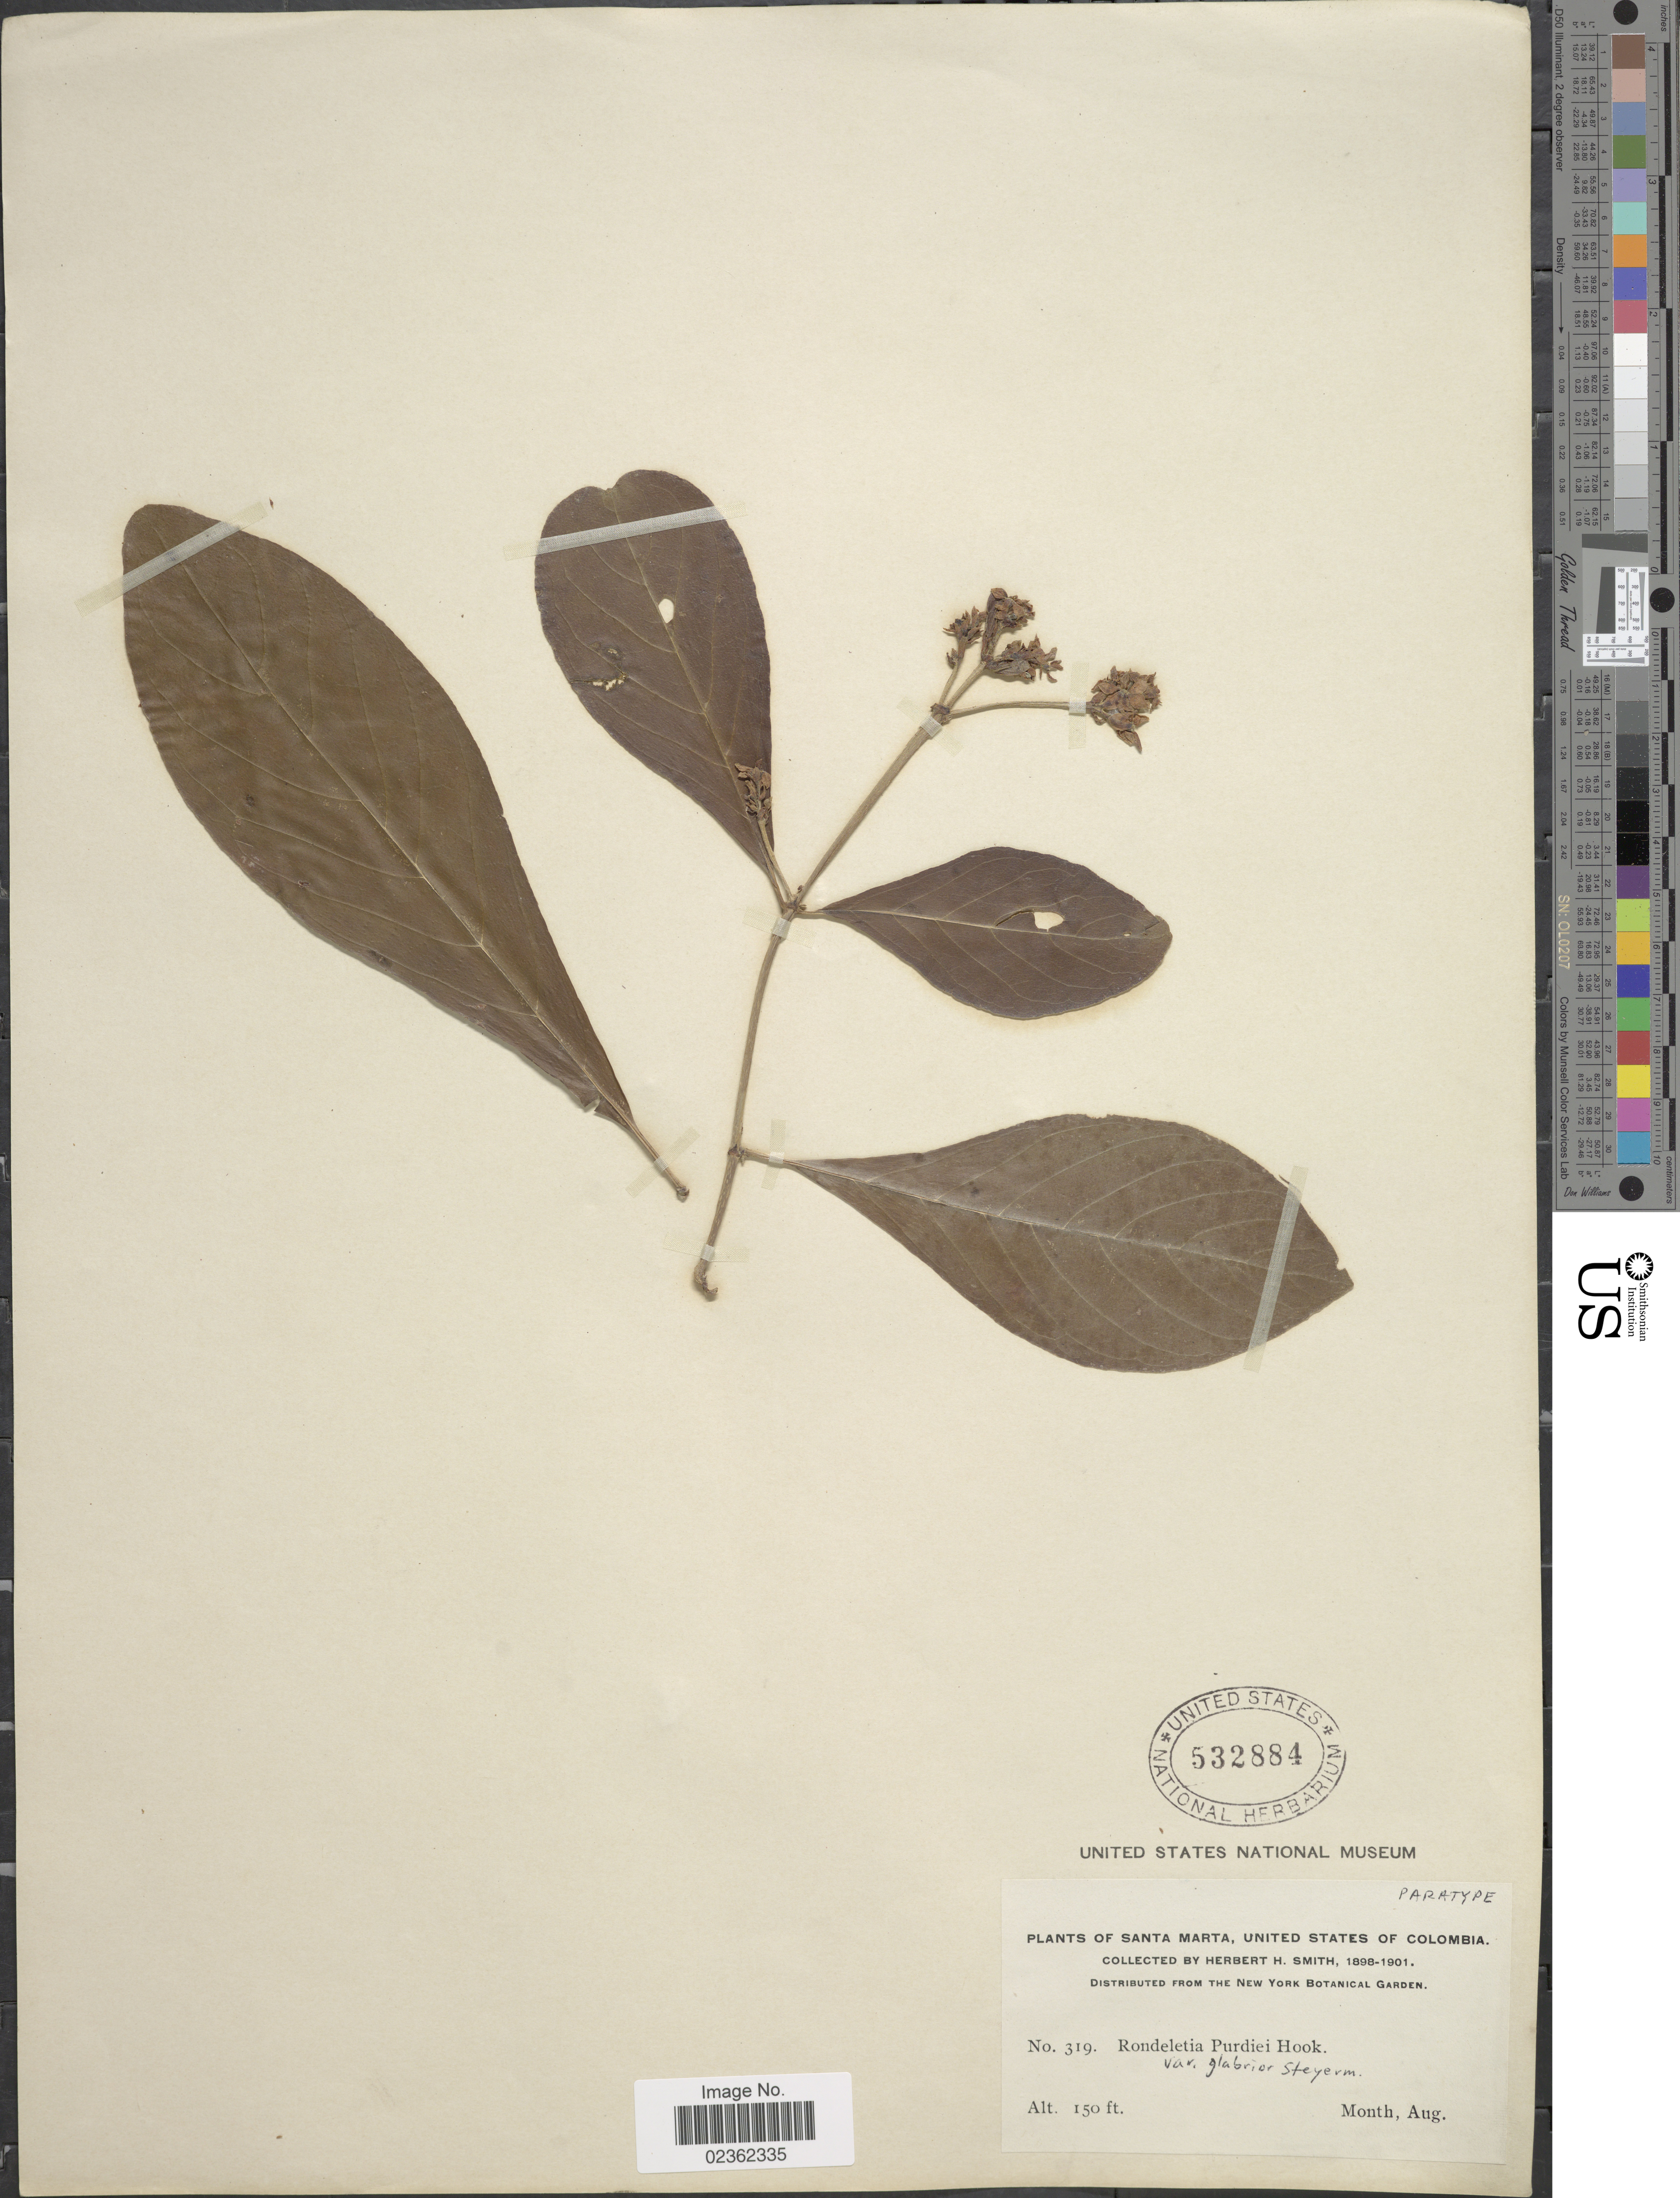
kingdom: Plantae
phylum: Tracheophyta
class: Magnoliopsida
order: Gentianales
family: Rubiaceae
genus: Rondeletia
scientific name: Rondeletia purdiei var. glabrior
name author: Steyerm.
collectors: Herbert H. Smith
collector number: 319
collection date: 1898-08/1901-08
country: Colombia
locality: Santa Marta, United States of Colombia.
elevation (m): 46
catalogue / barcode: US 532884